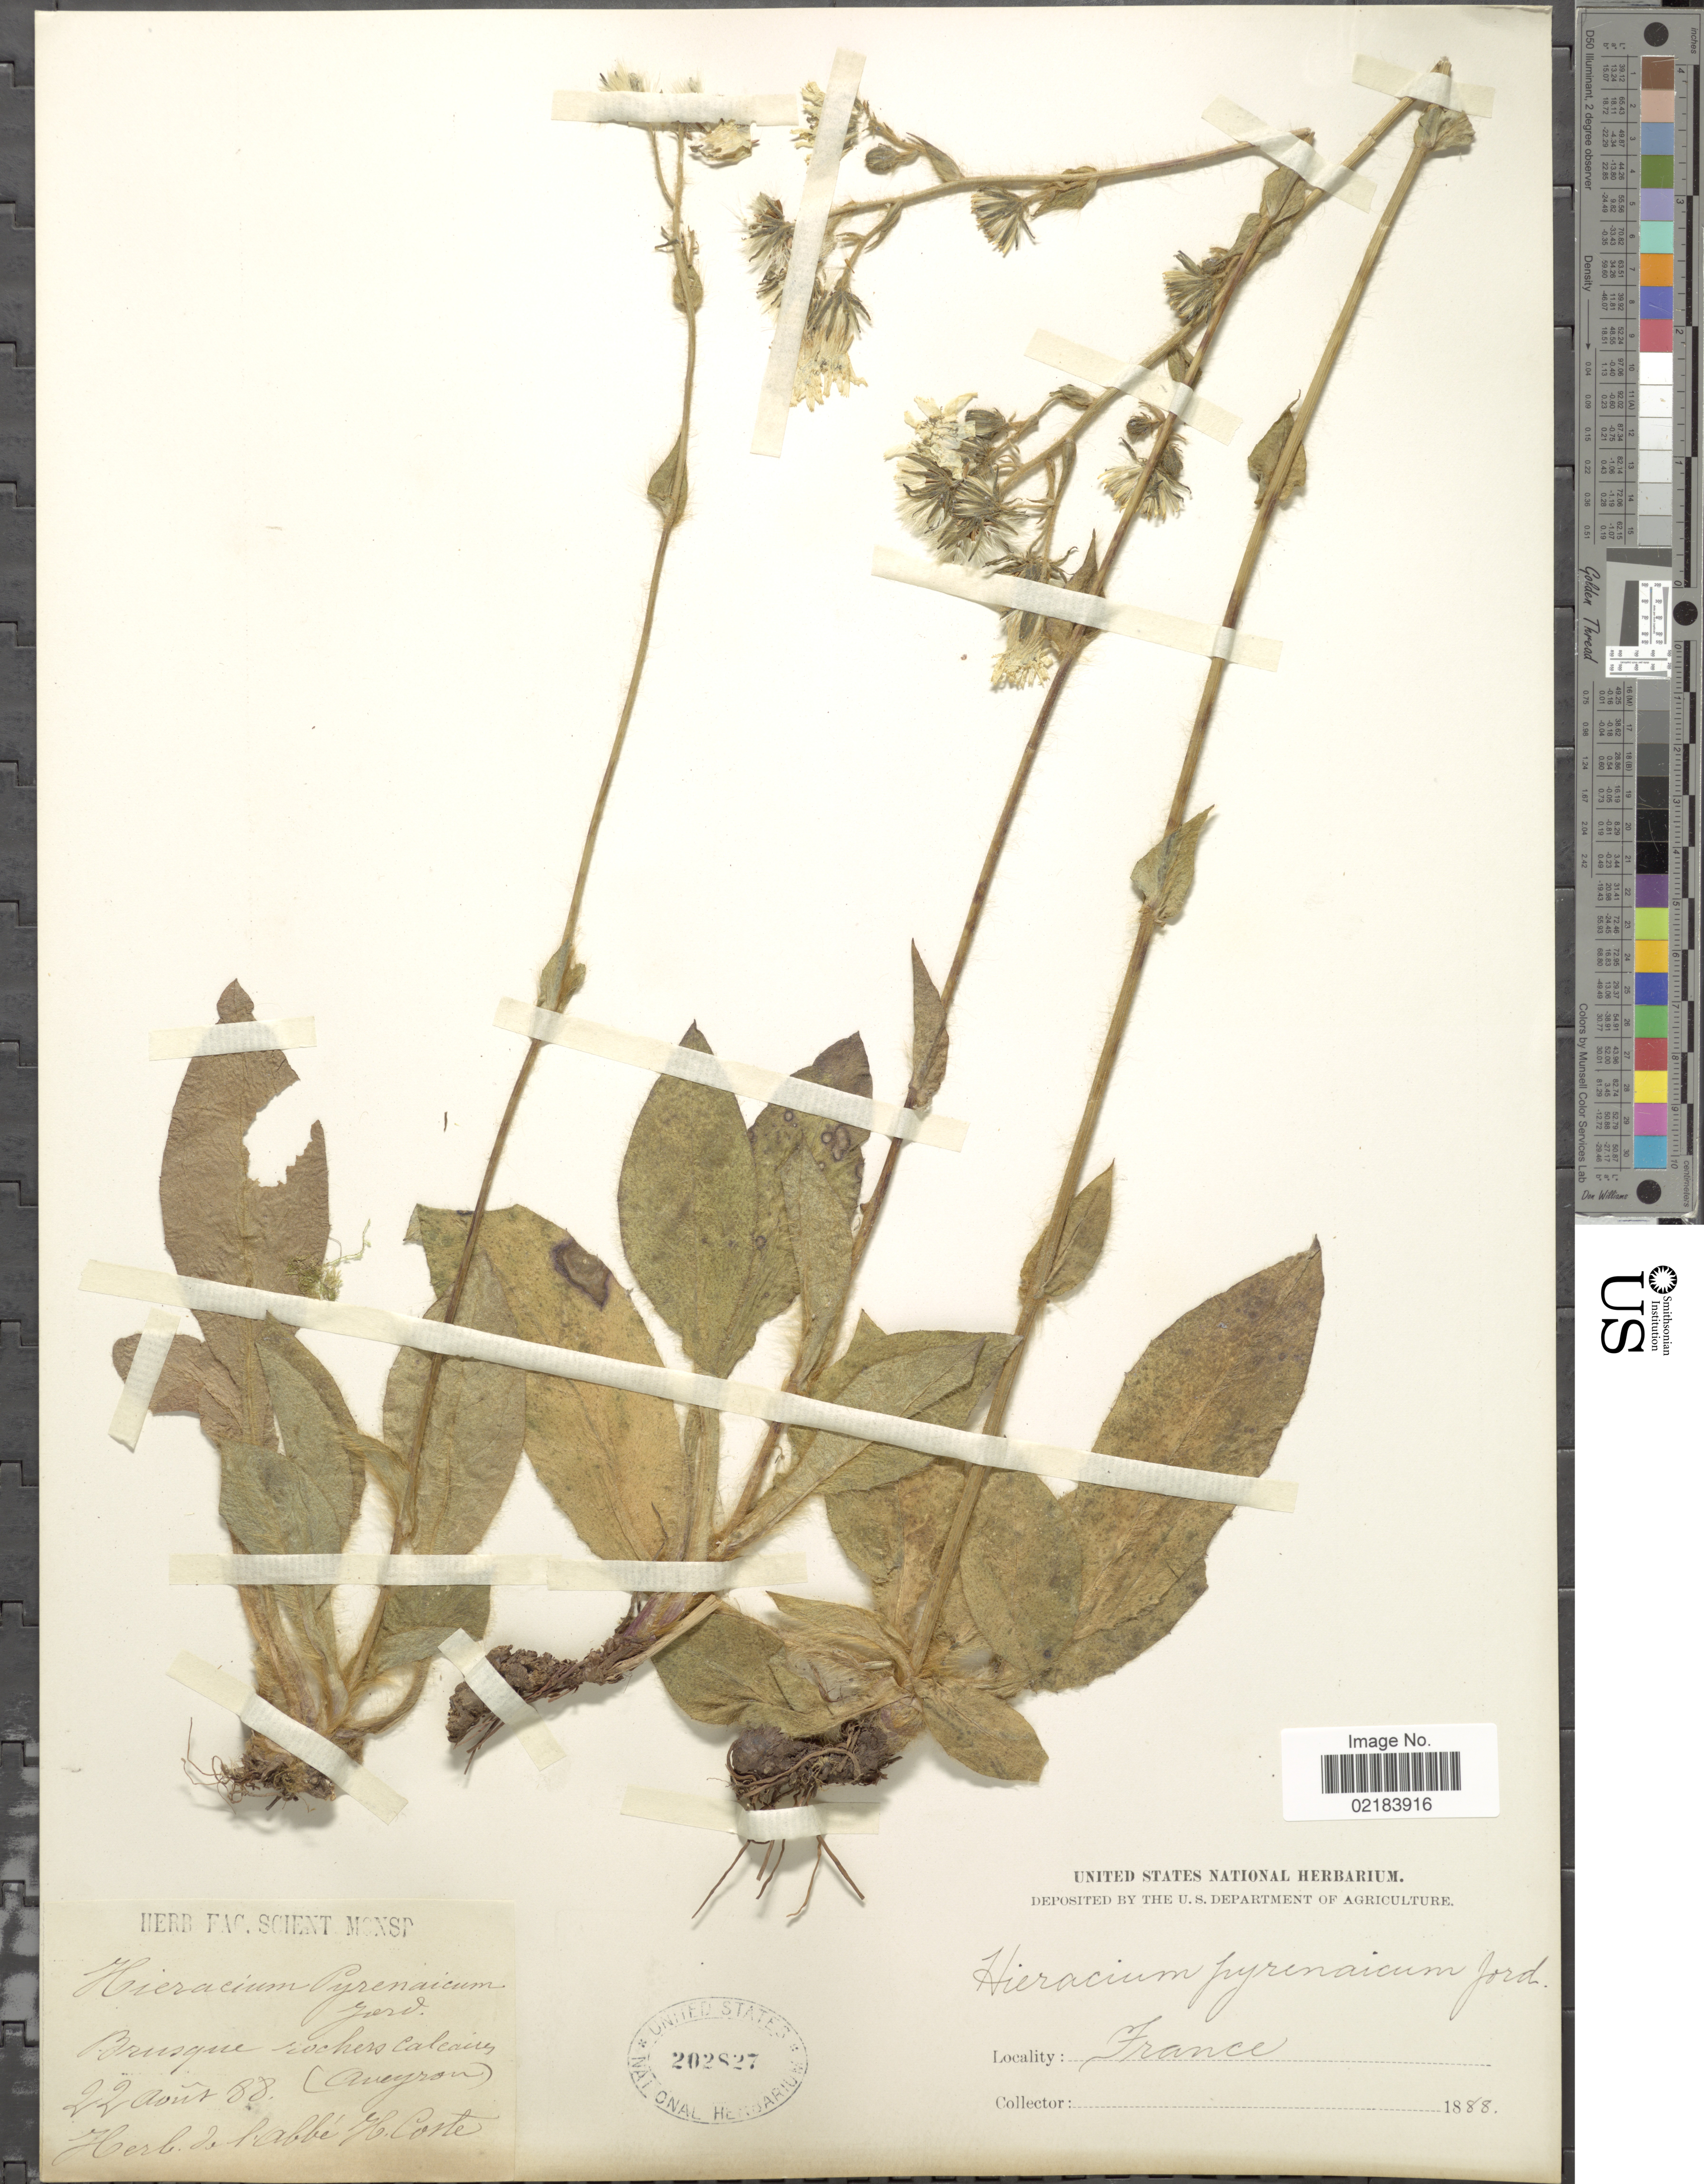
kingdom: Plantae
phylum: Tracheophyta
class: Magnoliopsida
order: Asterales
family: Asteraceae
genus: Hieracium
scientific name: Hieracium nobile subsp. nobile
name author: Gren. & Godr.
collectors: ex herb. de l'Abbe H. Conte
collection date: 1888-08-22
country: France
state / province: Occitanie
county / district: Aveyron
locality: (Aveyron)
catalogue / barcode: US 202827